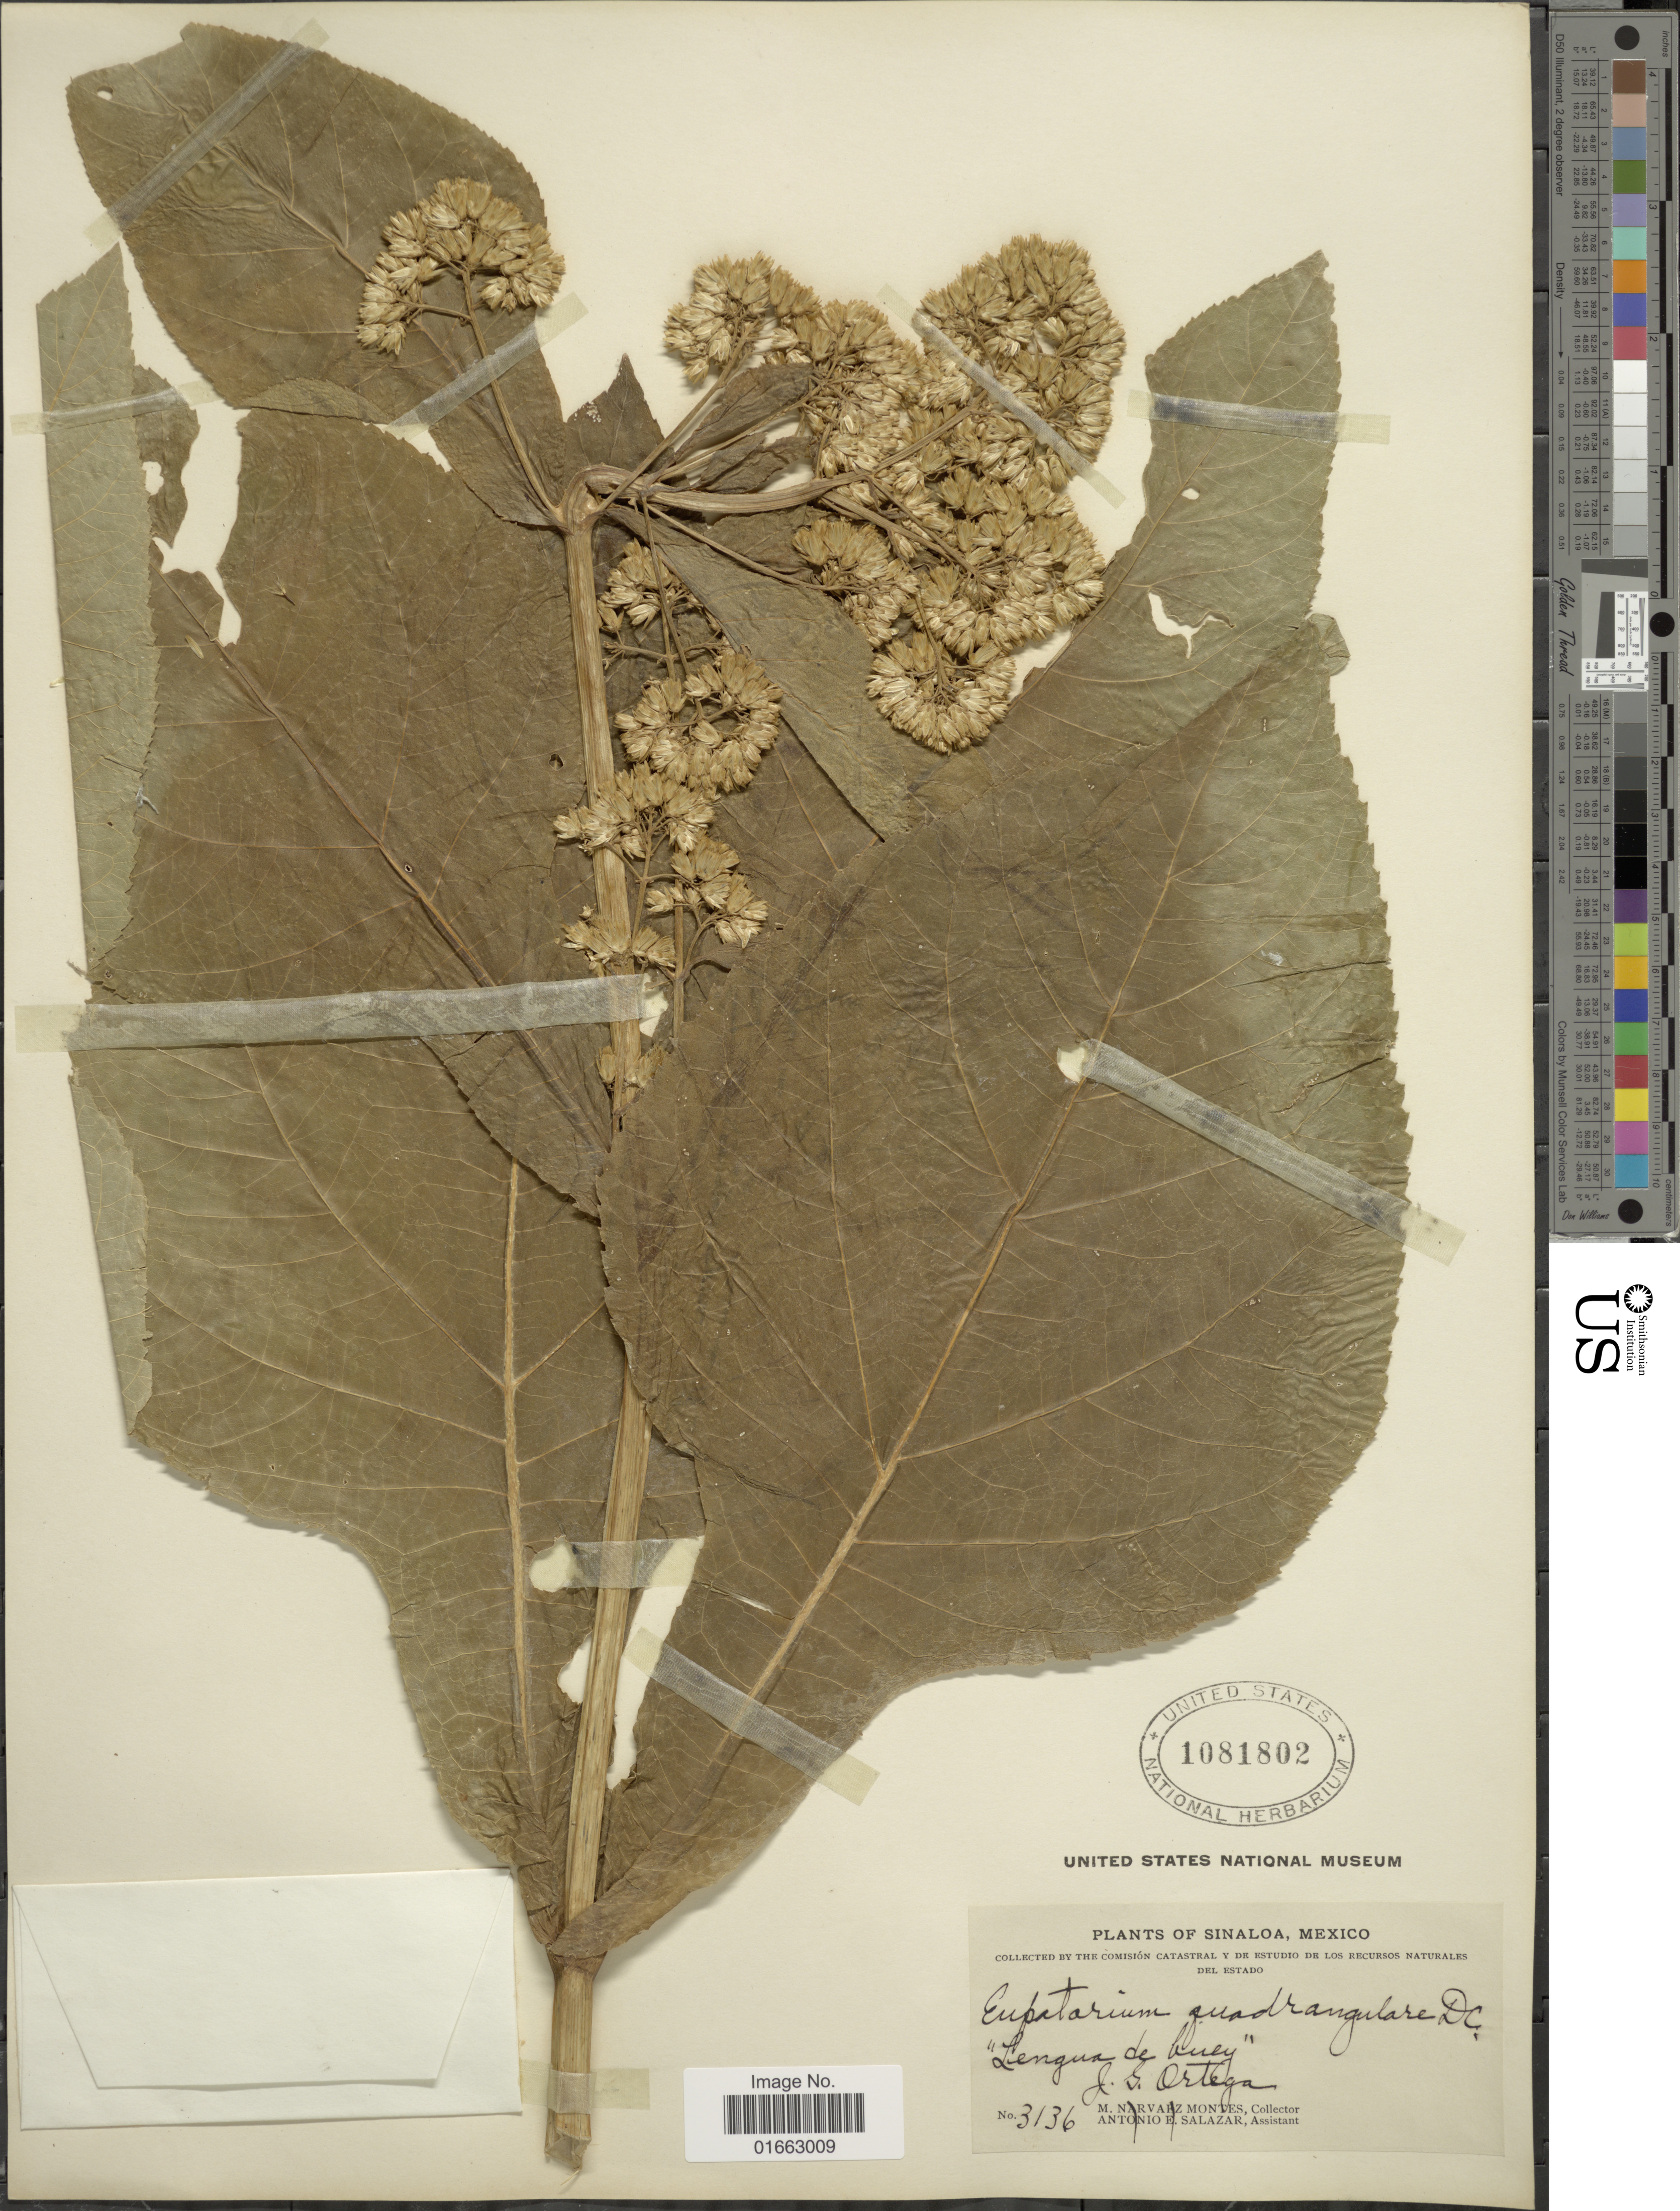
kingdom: Plantae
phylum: Tracheophyta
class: Magnoliopsida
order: Asterales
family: Asteraceae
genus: Critonia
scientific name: Critonia quadrangularis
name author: (DC.) R.M. King & H. Rob.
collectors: J. S. Ortega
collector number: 3136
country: Mexico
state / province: Sinaloa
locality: Lengua de buey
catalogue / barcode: US 1081802